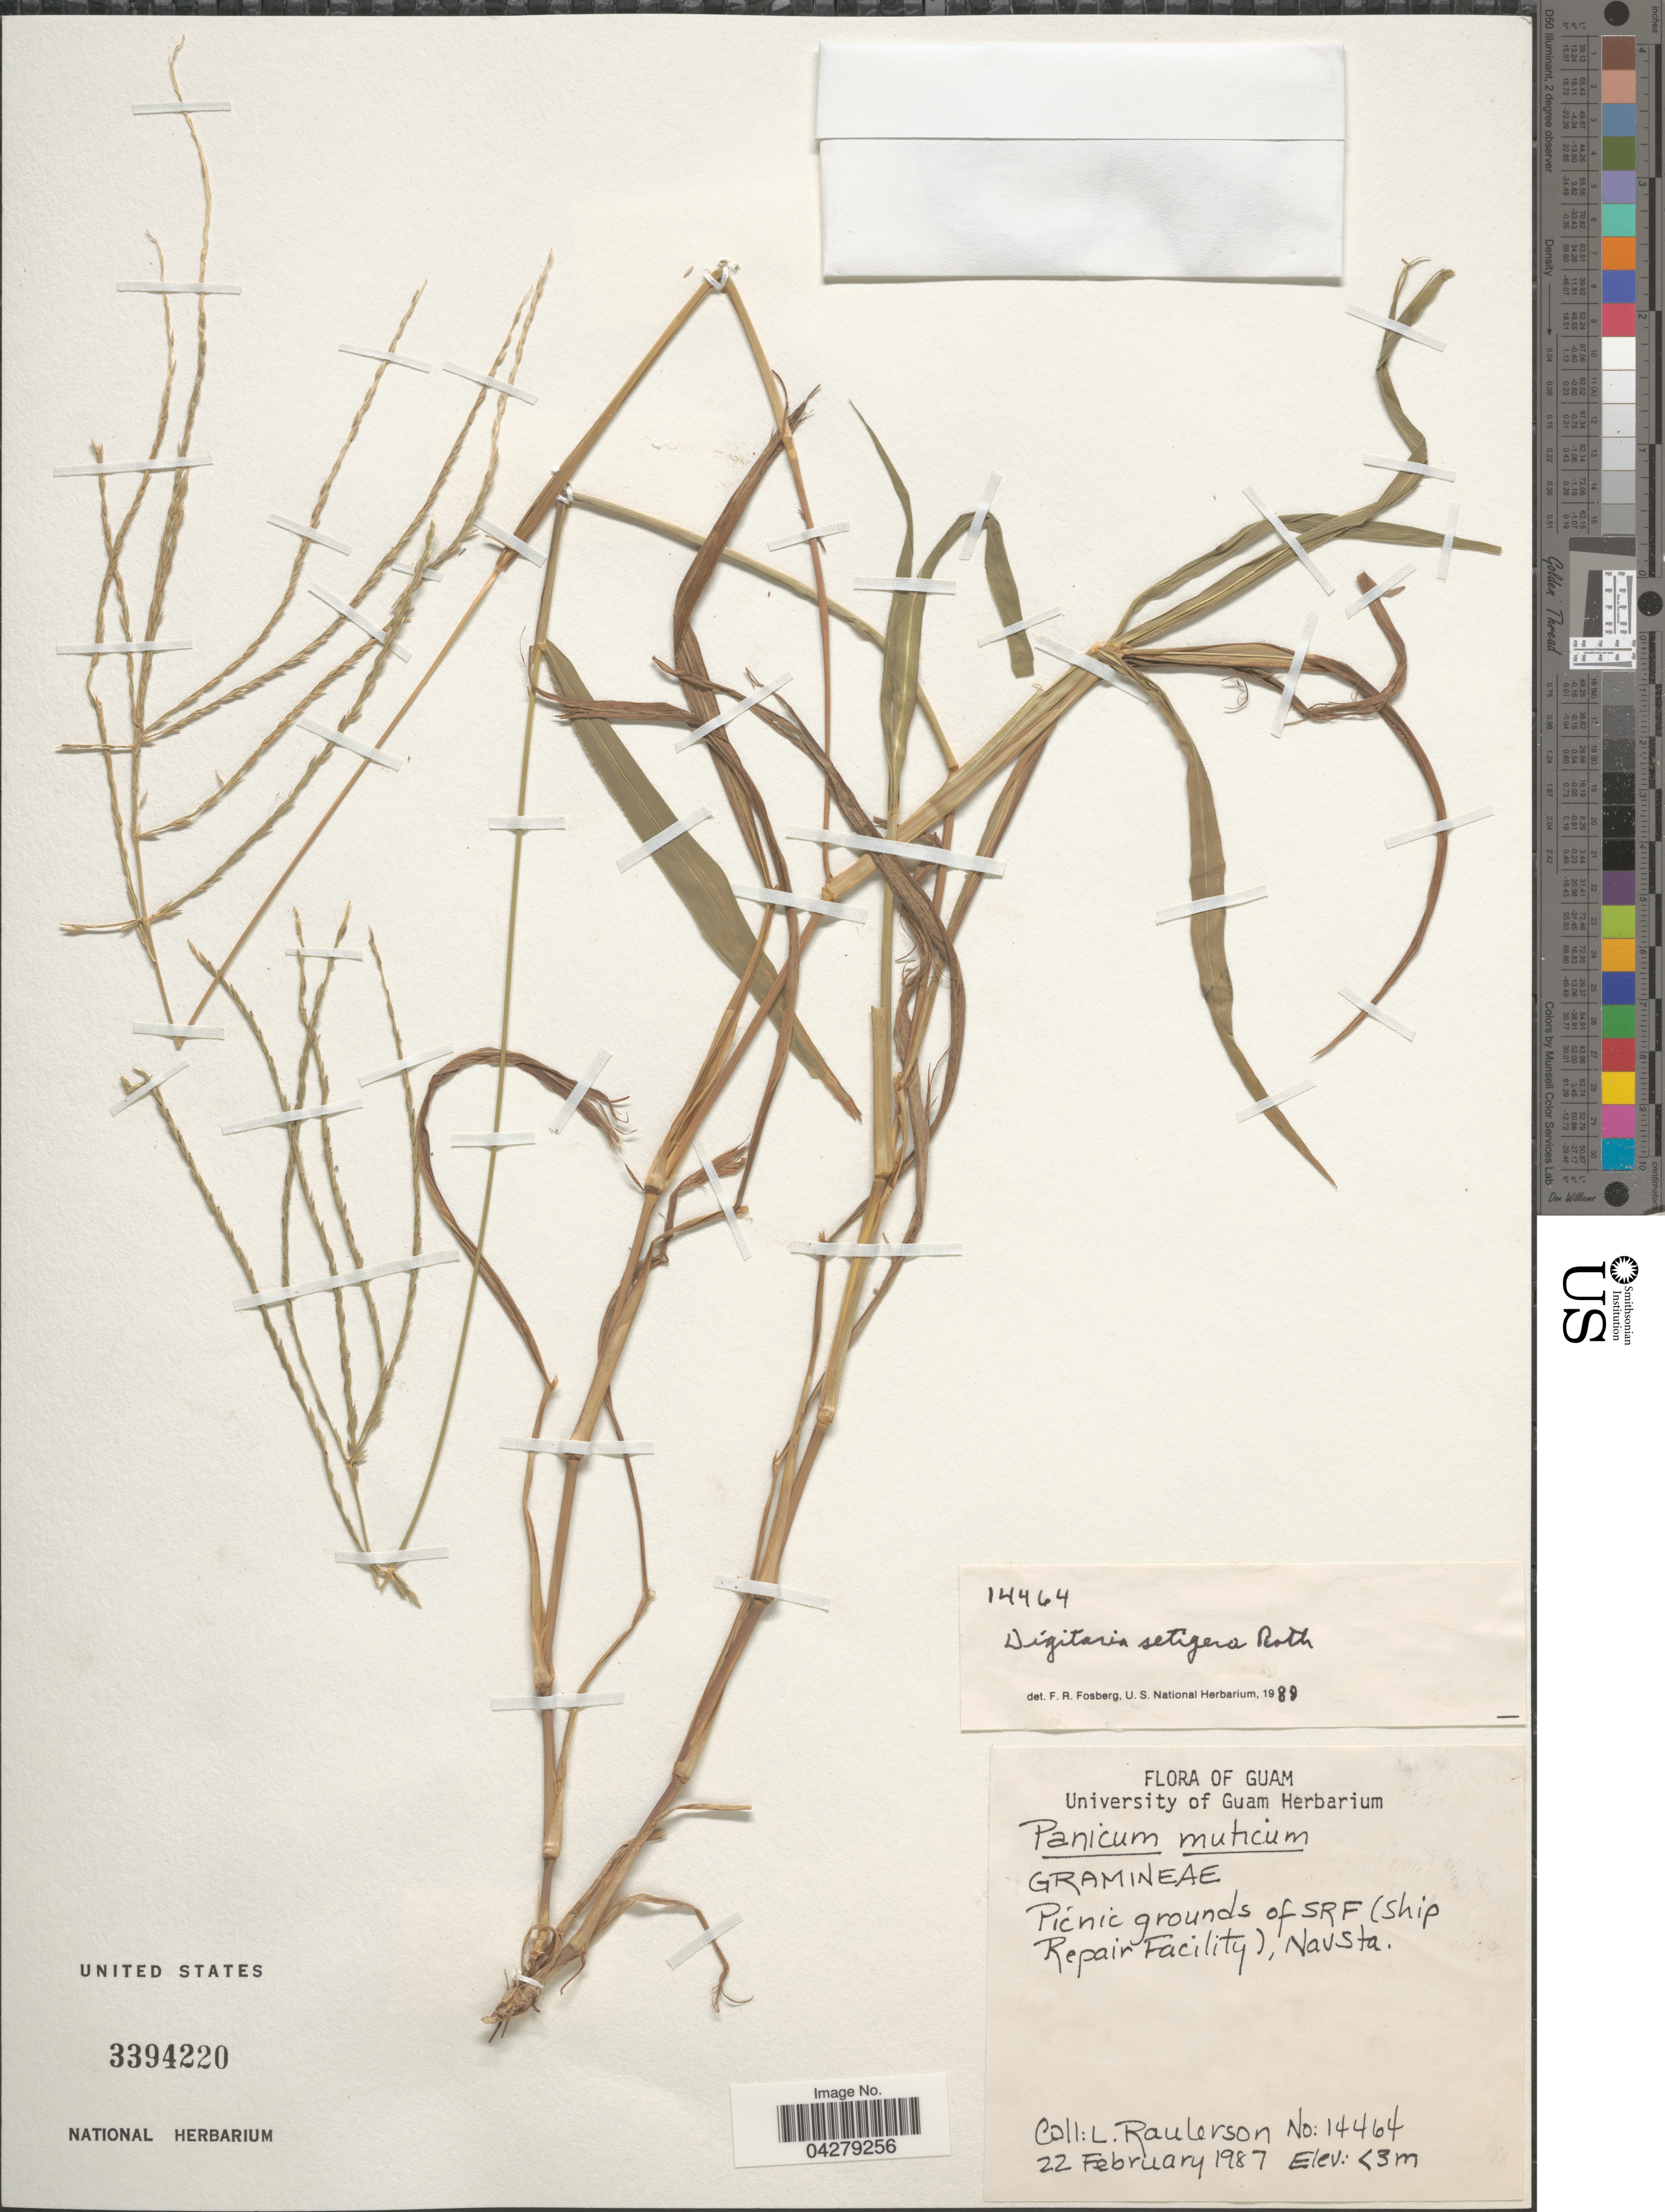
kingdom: Plantae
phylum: Tracheophyta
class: Liliopsida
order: Poales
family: Poaceae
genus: Digitaria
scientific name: Digitaria setigera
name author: Roth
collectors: L. Raulerson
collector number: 14464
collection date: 1987-02-22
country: Guam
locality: Picnic grounds of SRF (Ship Repair Facility), Navsta.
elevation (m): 3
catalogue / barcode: US 3394220